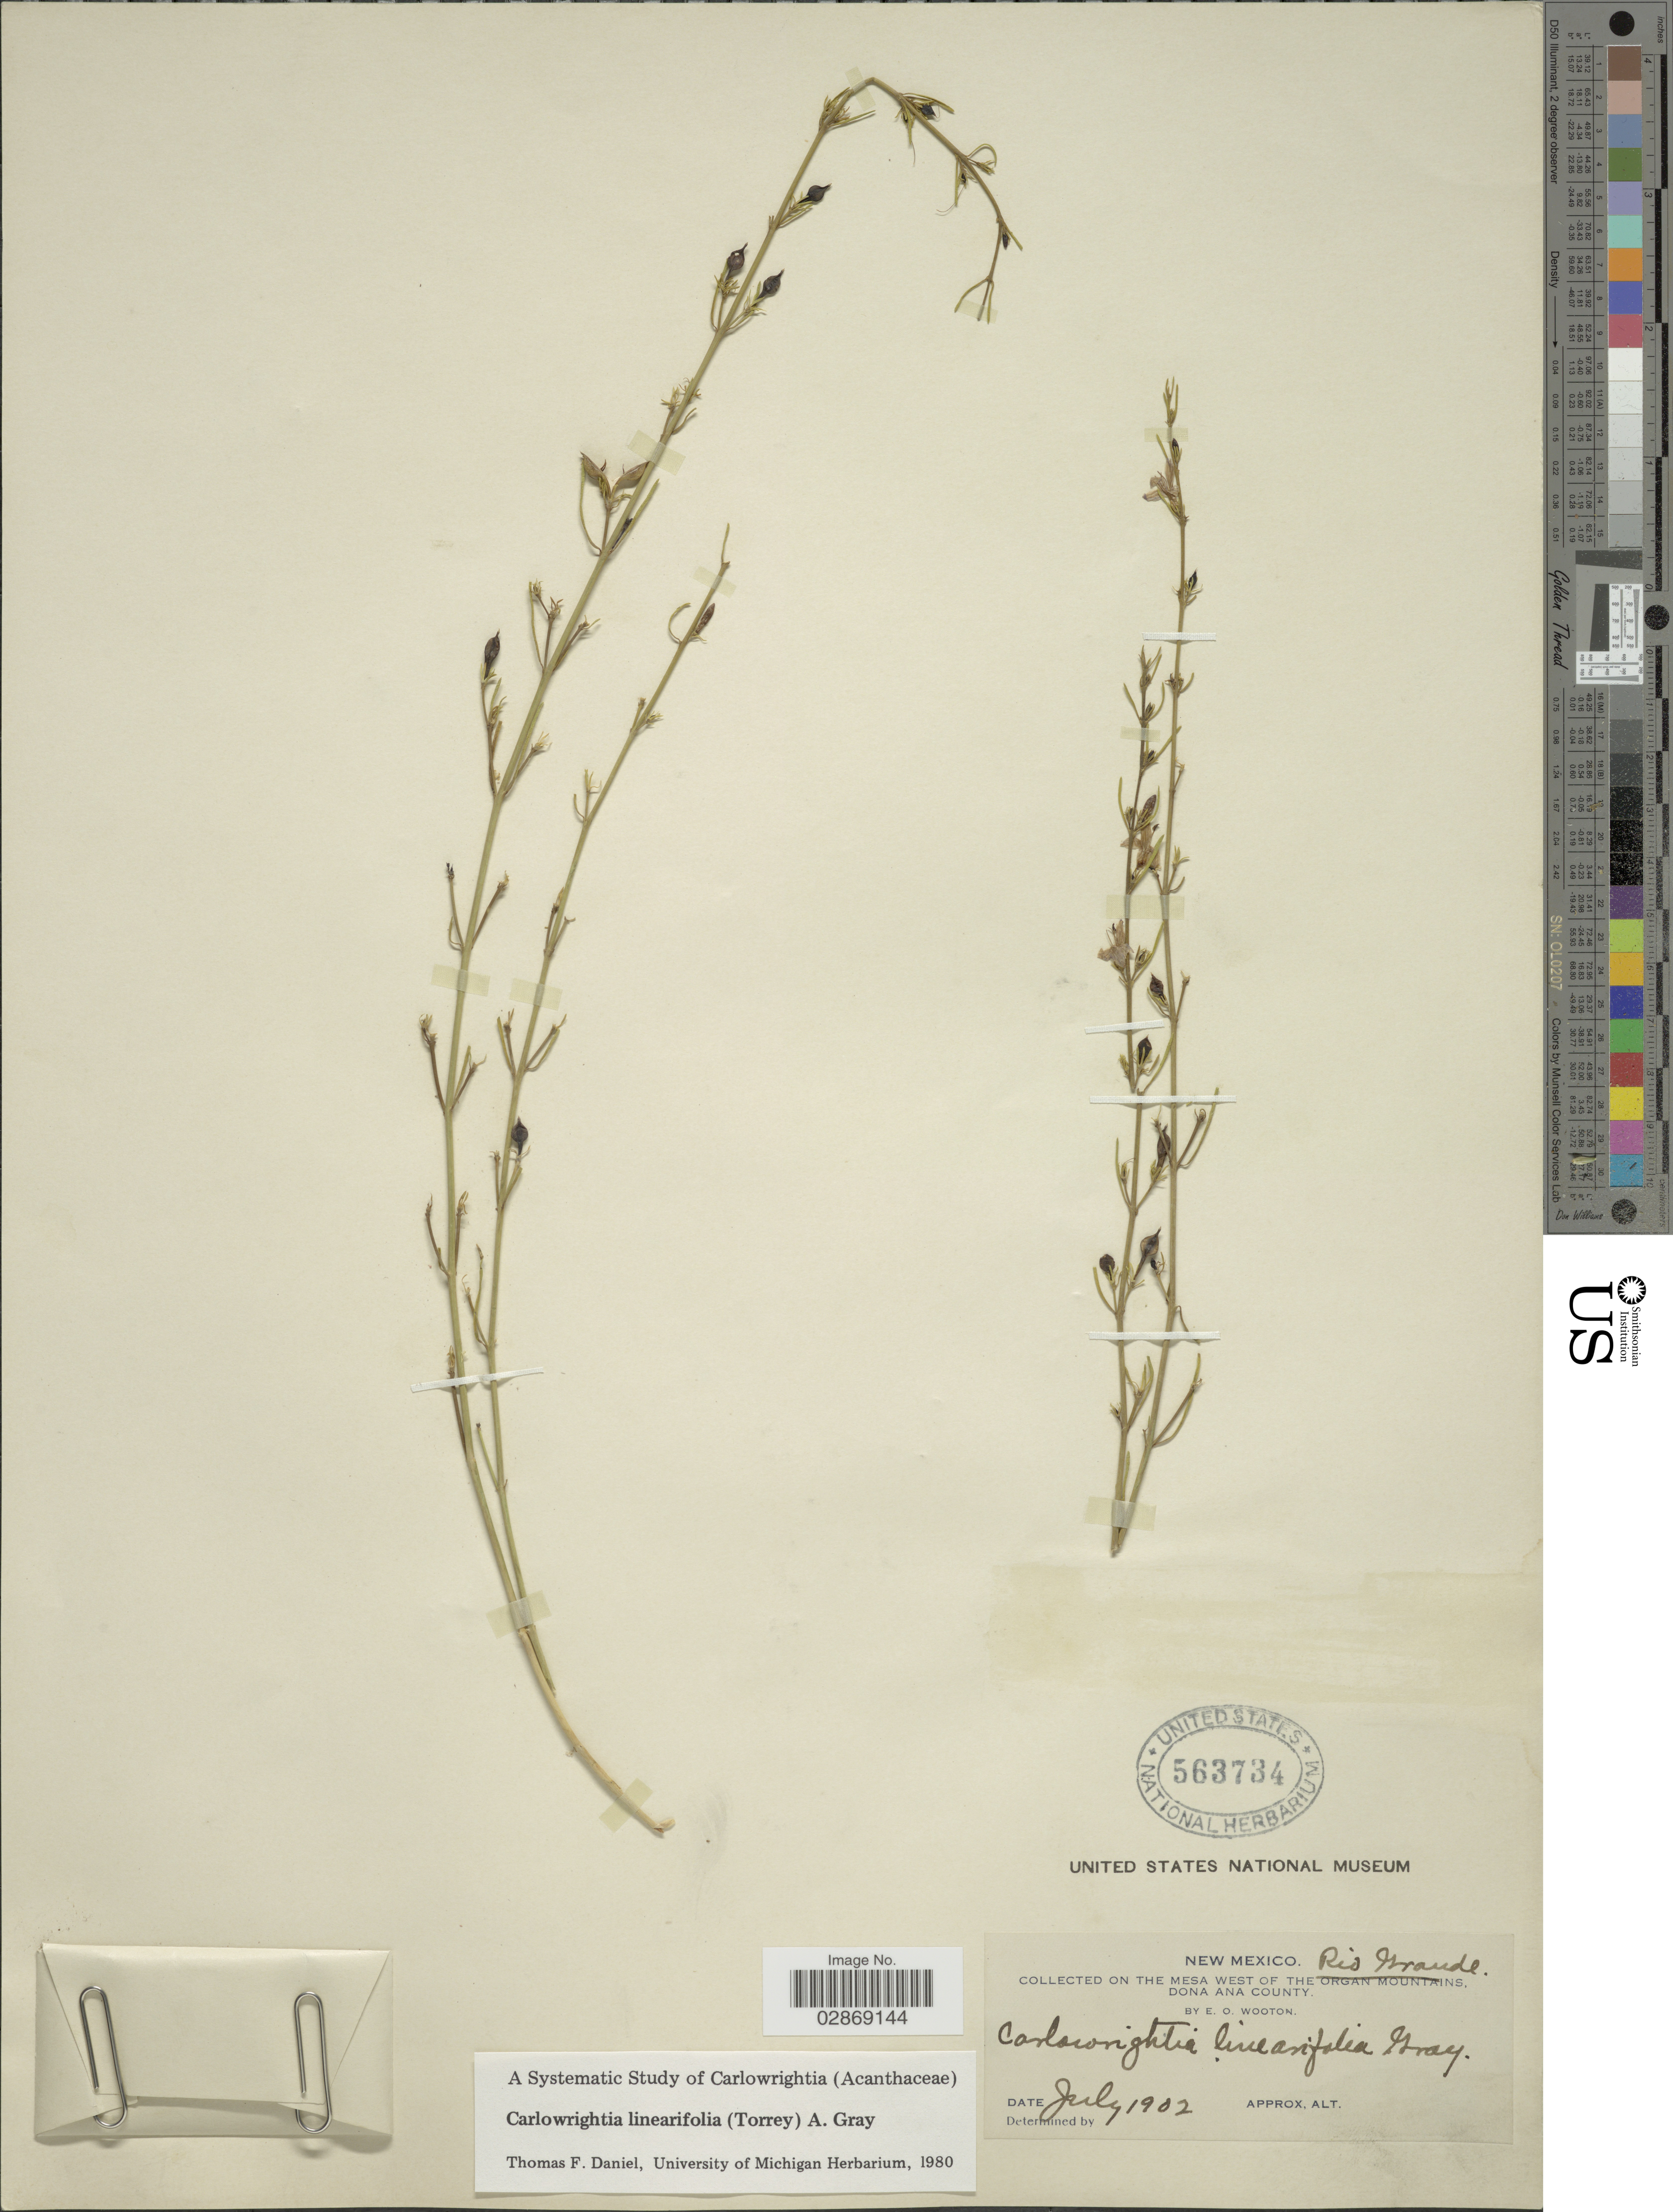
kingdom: Plantae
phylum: Tracheophyta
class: Magnoliopsida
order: Lamiales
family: Acanthaceae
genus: Carlowrightia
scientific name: Carlowrightia linearifolia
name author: (Torr.) A. Gray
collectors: E. O. Wooton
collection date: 1902-07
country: United States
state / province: New Mexico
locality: On The Mesa West of The Rio Grande, Dona Ana County.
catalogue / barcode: US 563734